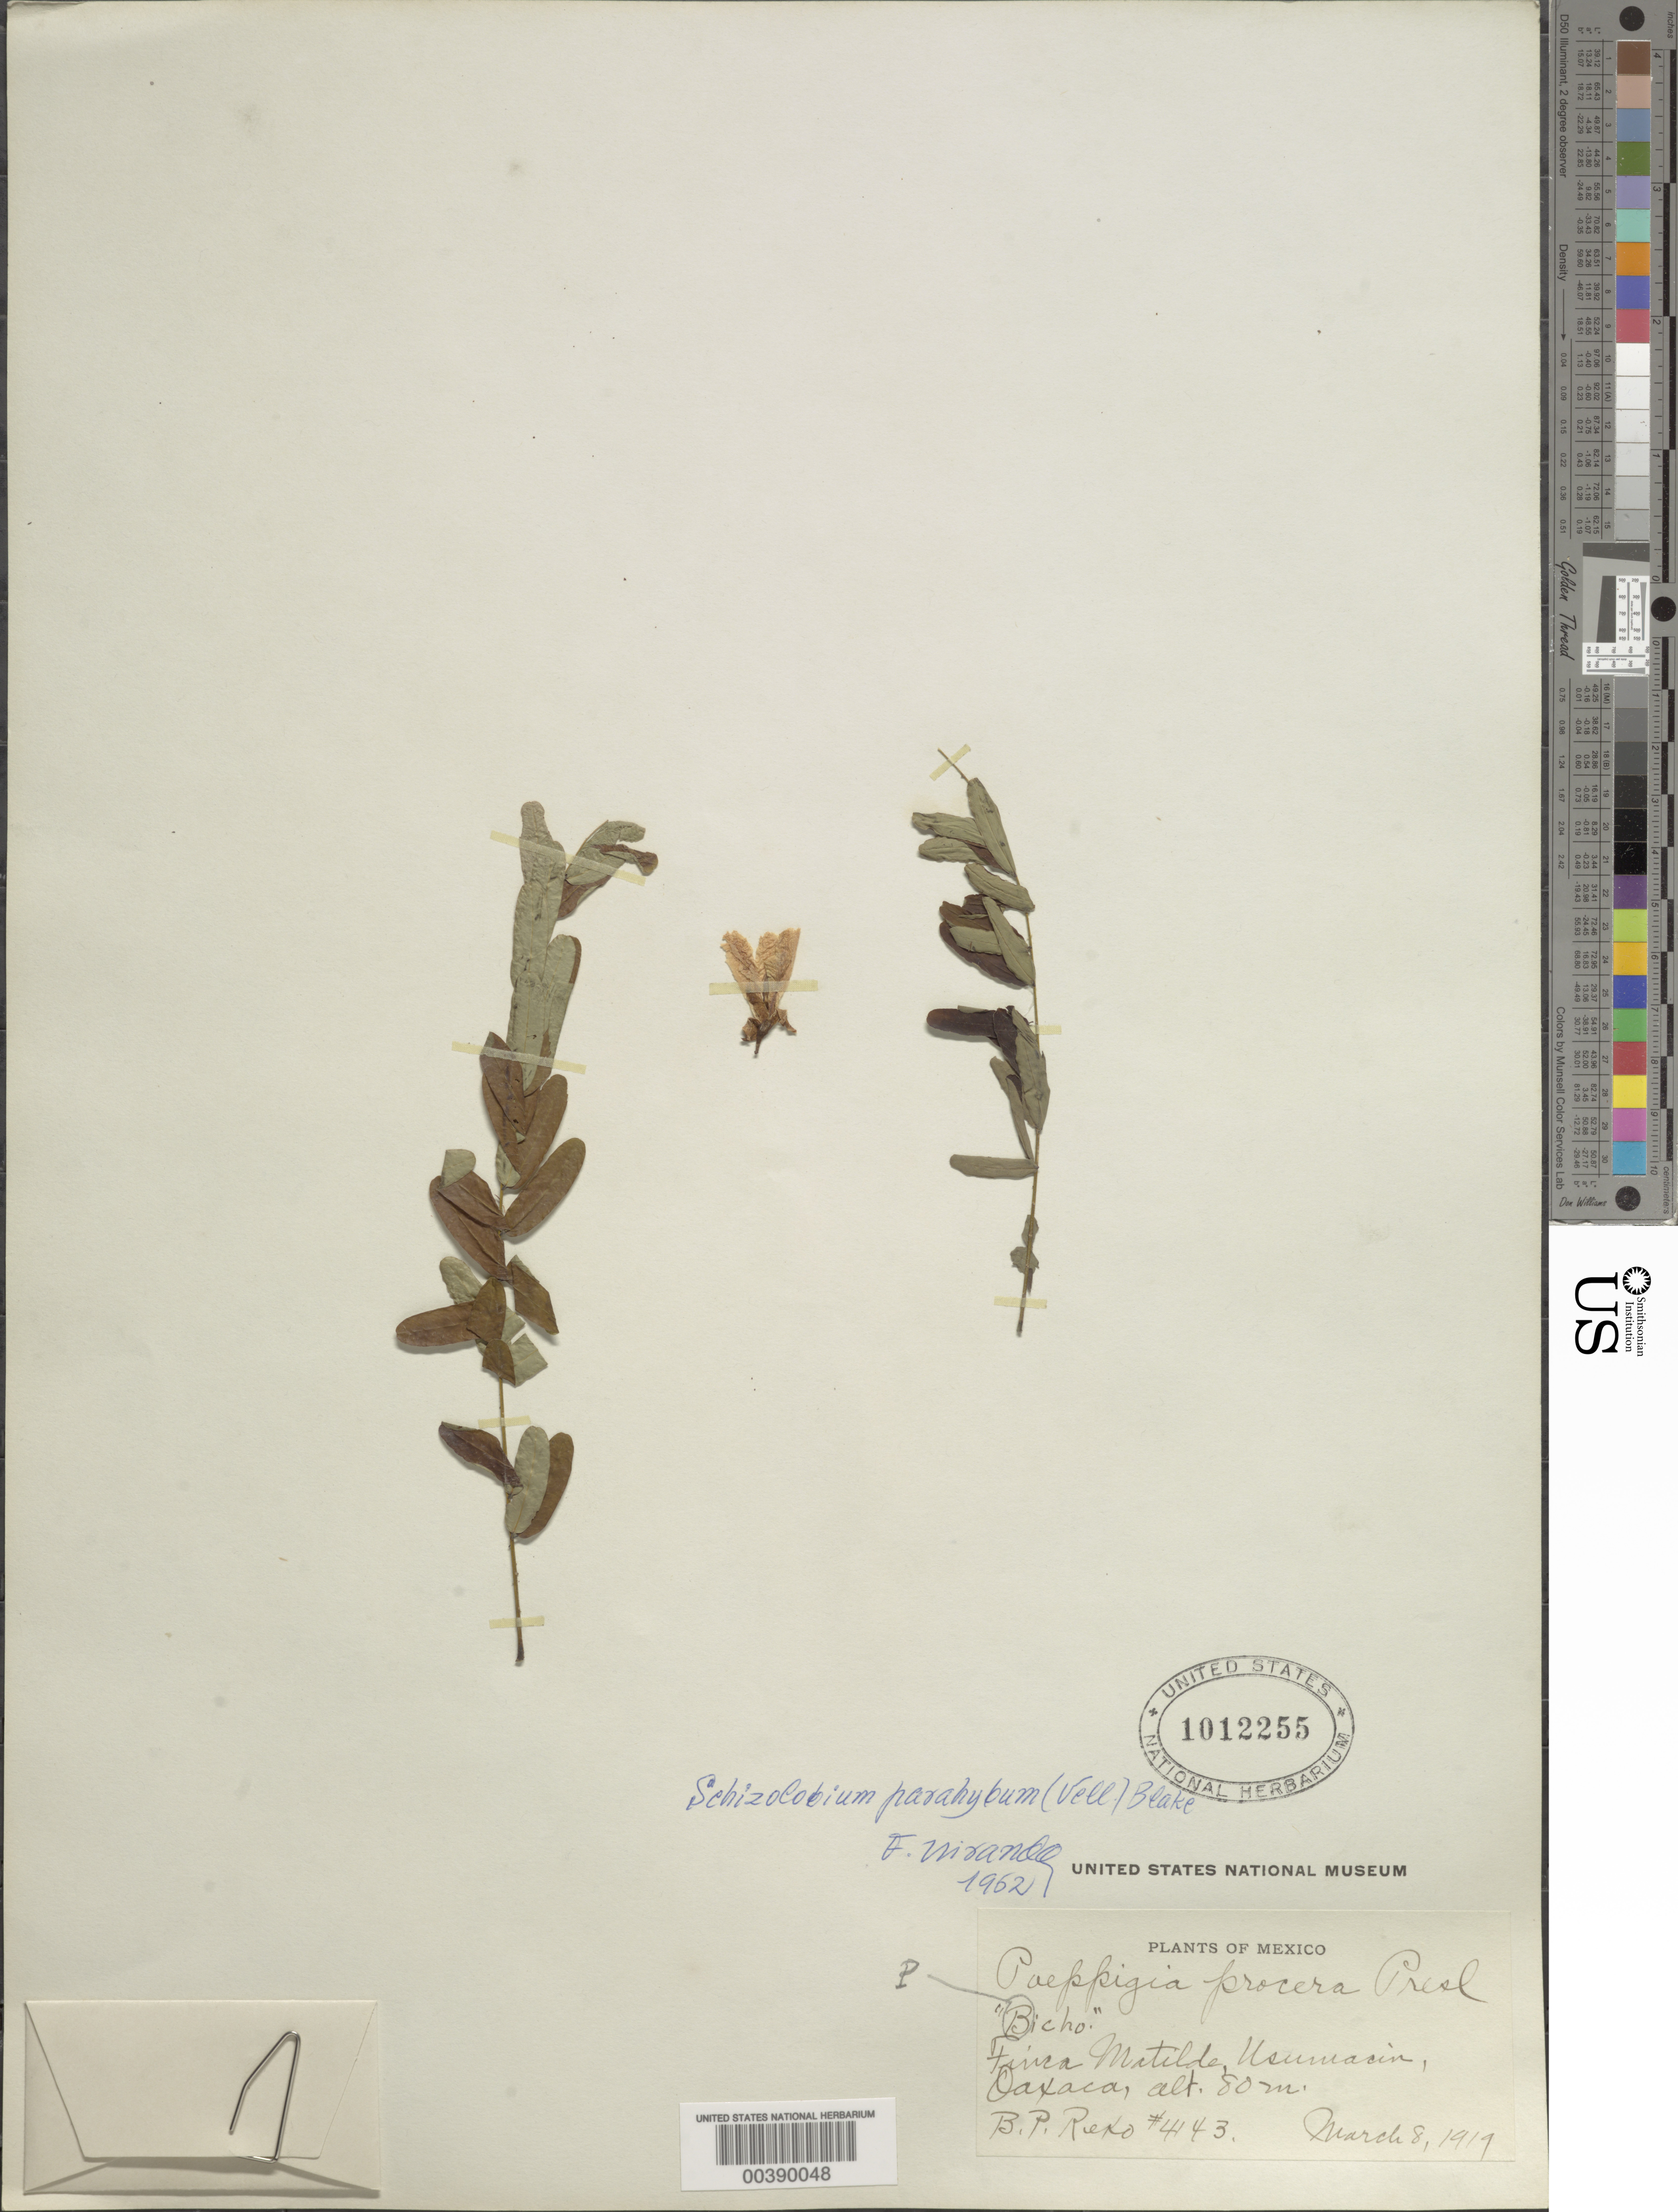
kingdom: Plantae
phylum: Tracheophyta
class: Magnoliopsida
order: Fabales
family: Fabaceae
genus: Schizolobium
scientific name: Schizolobium parahyba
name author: (Vell.) S.F. Blake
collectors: B. P. Reko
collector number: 4143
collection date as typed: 08 Mar 1917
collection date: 1917-03-08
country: Mexico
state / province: Oaxaca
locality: Finca matilade usumacin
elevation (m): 80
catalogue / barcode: US 1012255